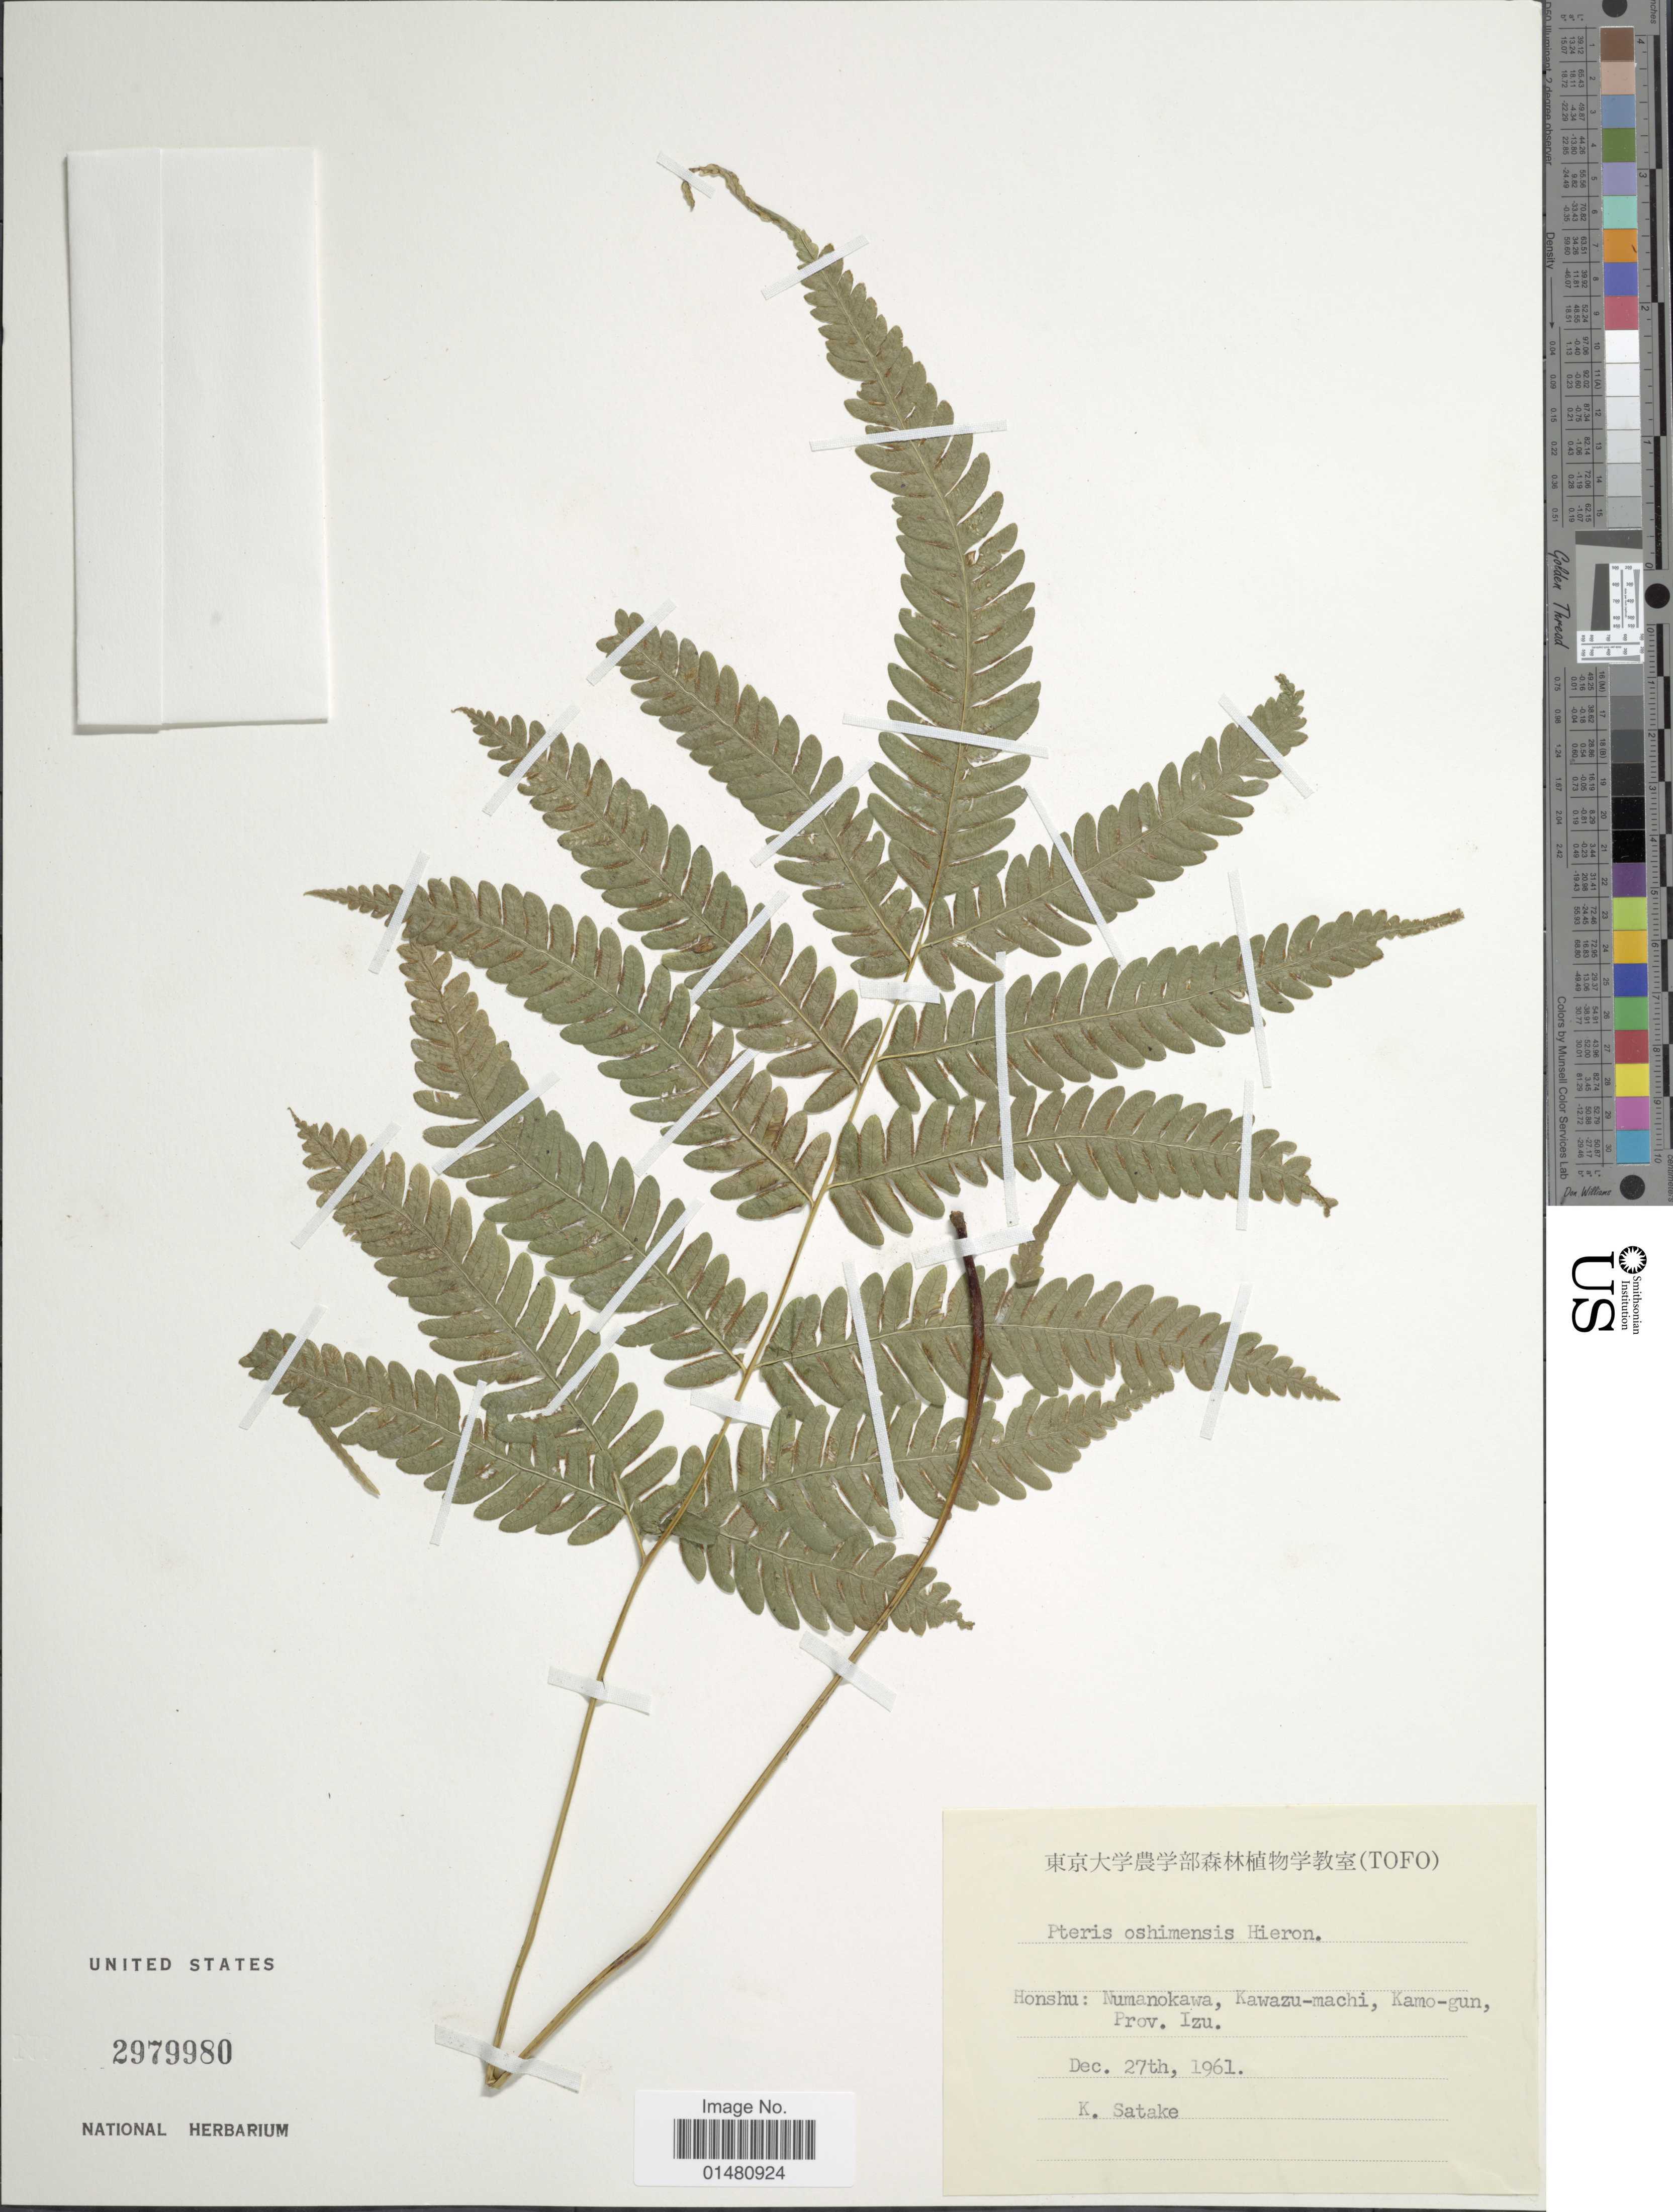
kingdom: Plantae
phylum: Tracheophyta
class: Polypodiopsida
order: Polypodiales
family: Pteridaceae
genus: Pteris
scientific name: Pteris oshimensis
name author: Hieron.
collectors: K. Satake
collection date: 1961-12-27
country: Japan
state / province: Sizuoka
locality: Honshu: Numanokawa, Kawazu-machi, Kamo-gun, Prov. Izu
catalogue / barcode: US 2979980